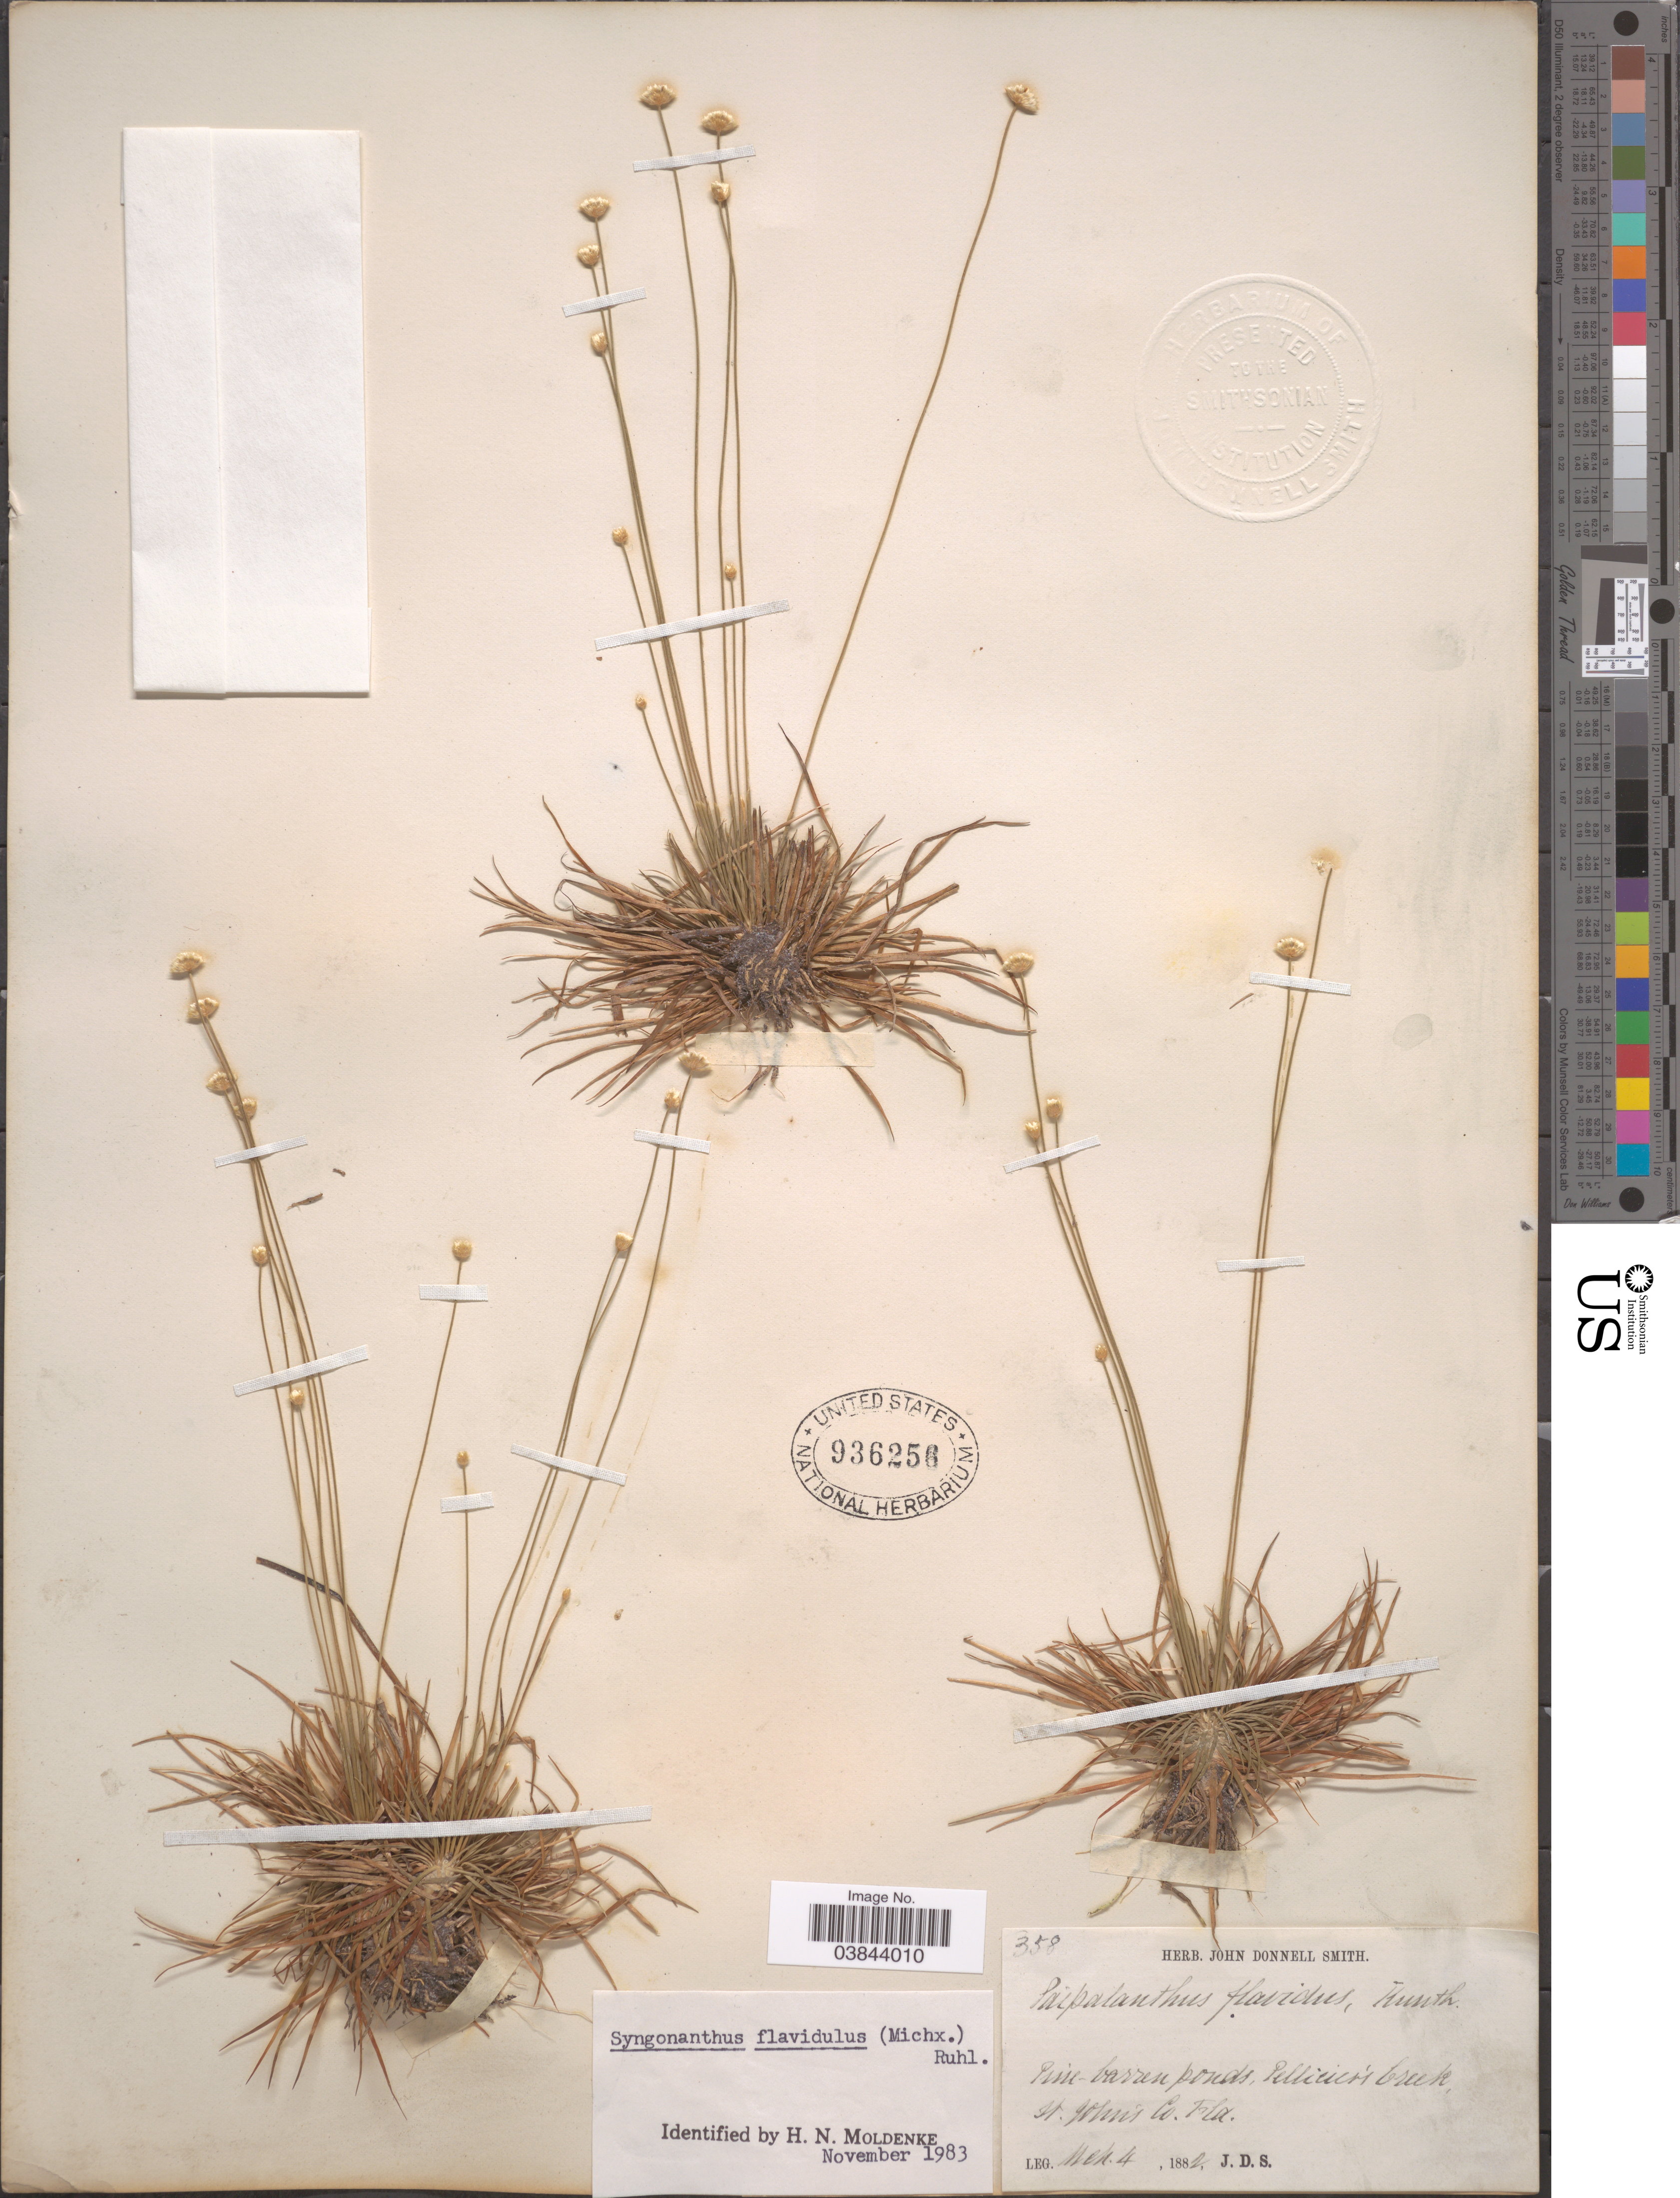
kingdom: Plantae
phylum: Tracheophyta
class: Liliopsida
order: Poales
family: Eriocaulaceae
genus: Syngonanthus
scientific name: Syngonanthus flavidulus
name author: (Michx.) Ruhland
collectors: J. Donnell Smith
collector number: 358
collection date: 1882-03-04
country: United States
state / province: Florida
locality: Pine-barren ponds, Pellicier's Creek, St. John's Co.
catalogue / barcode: US 936256